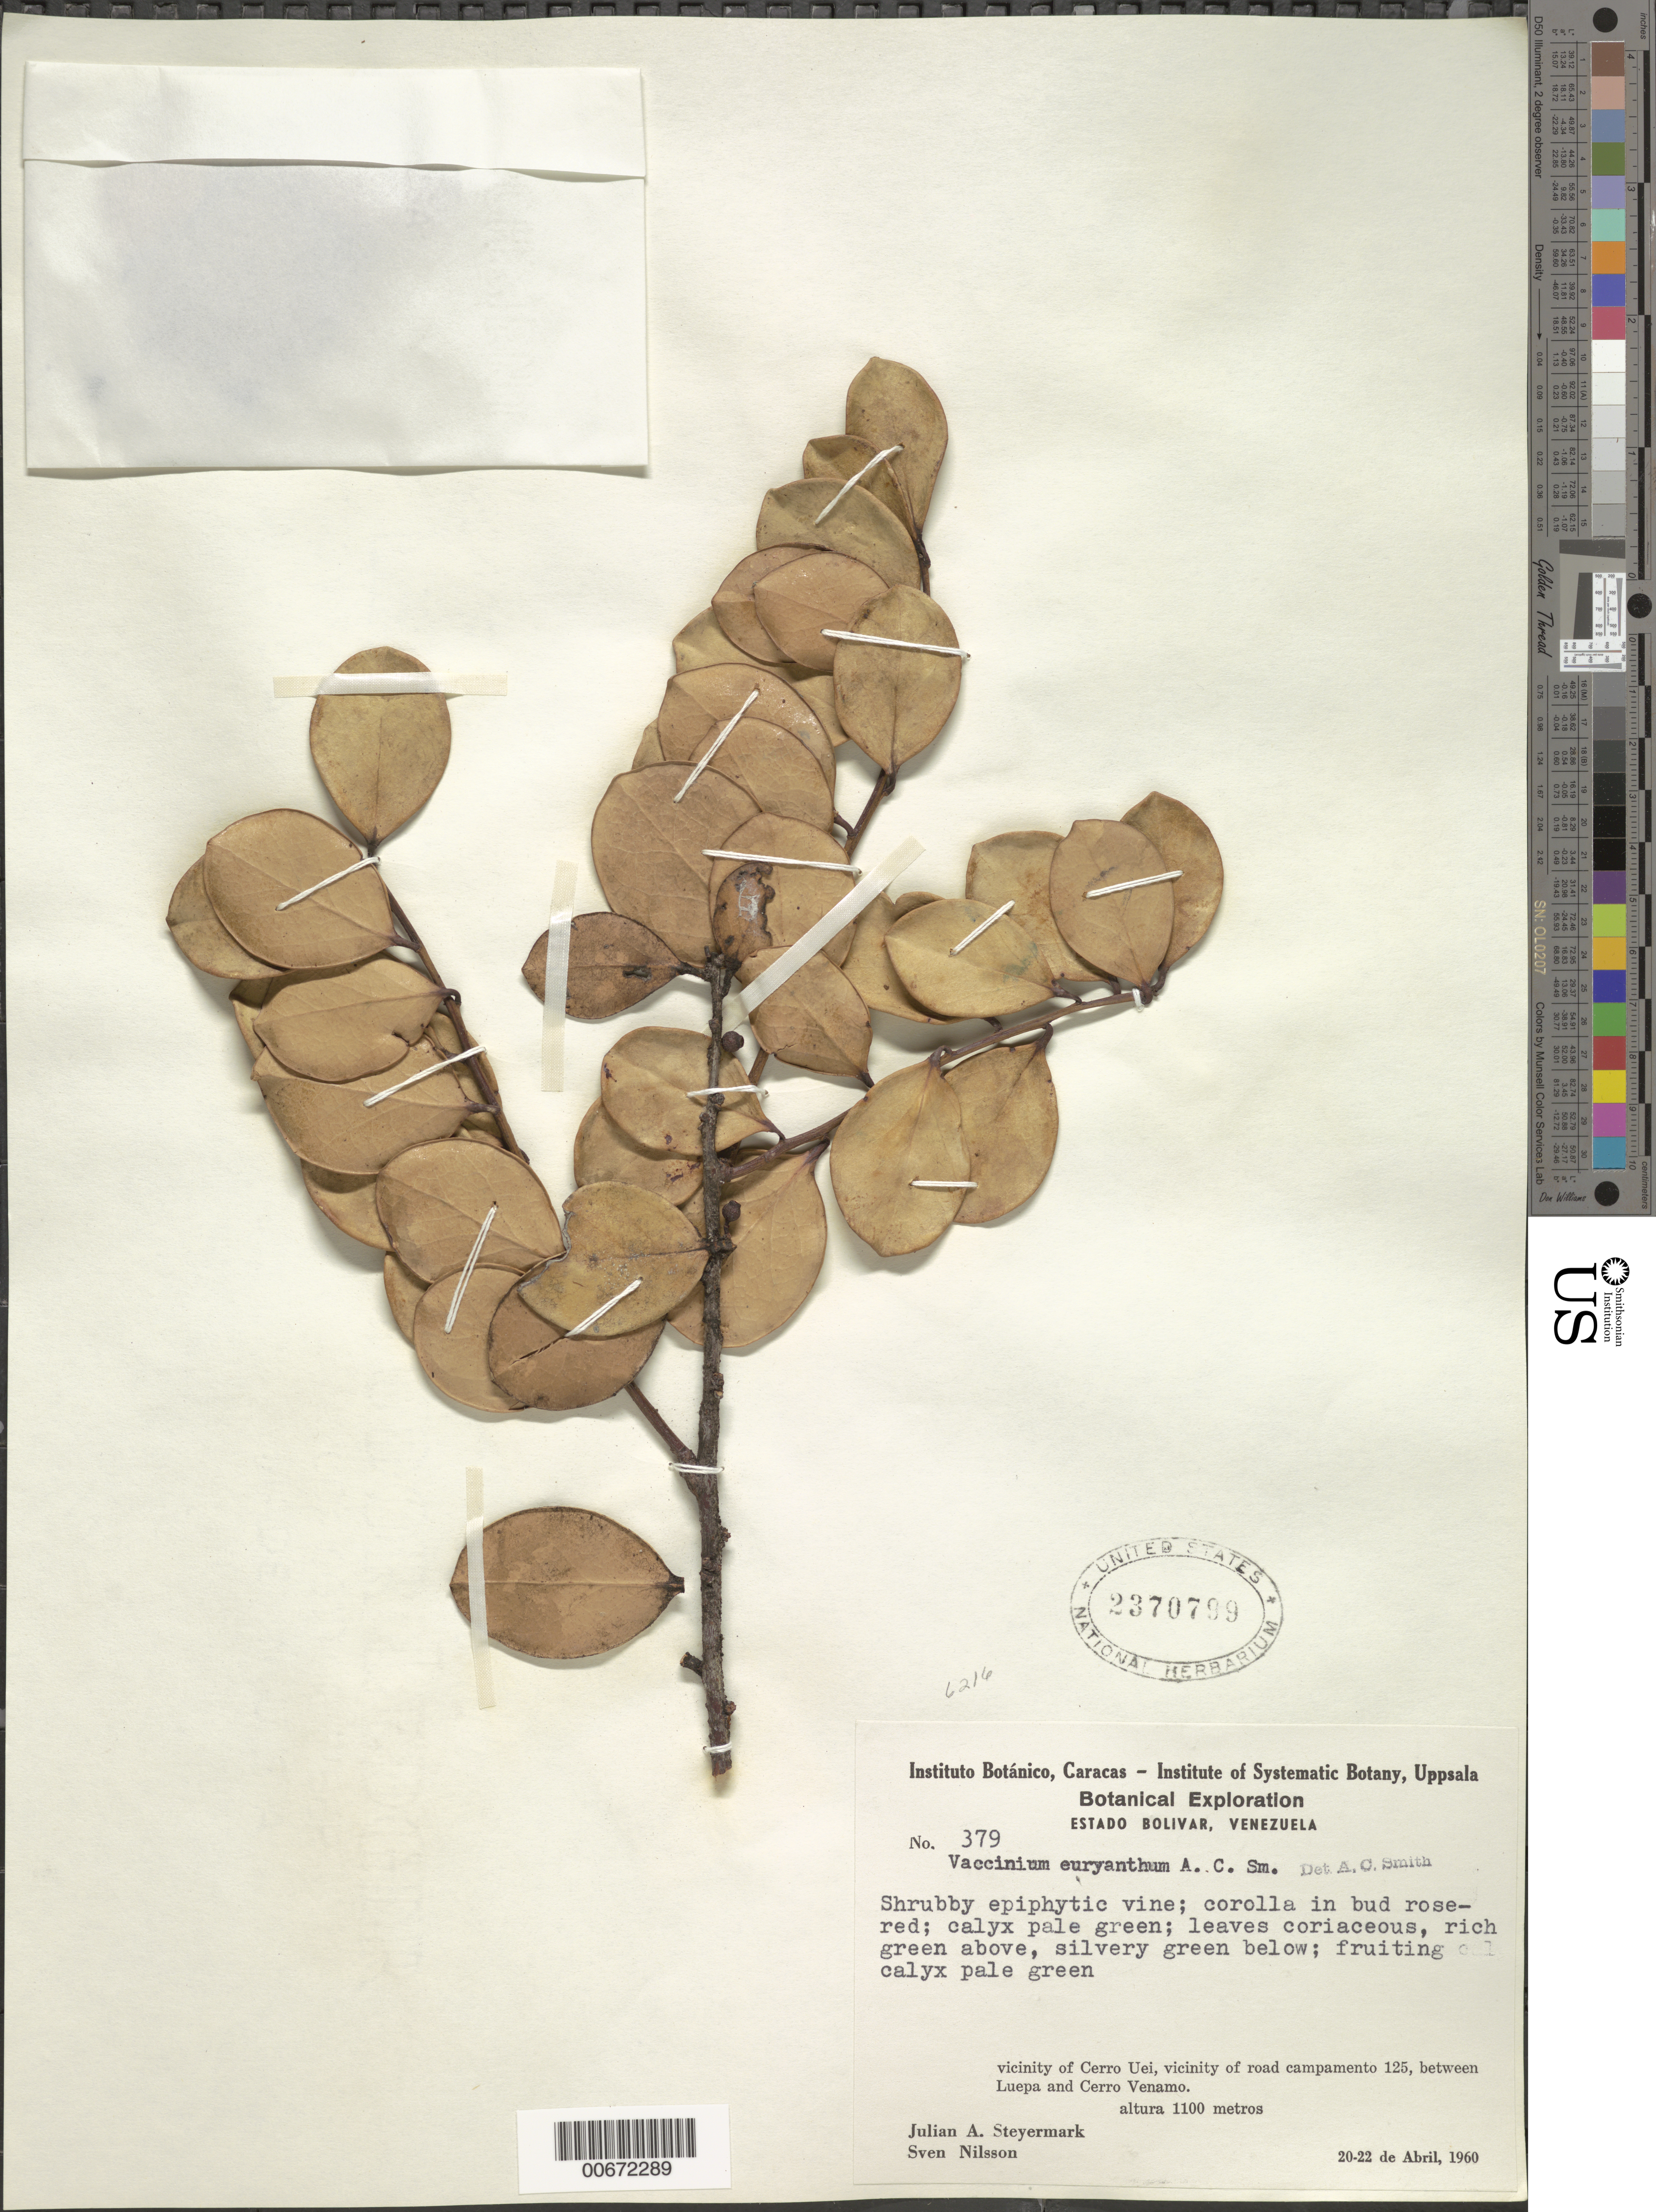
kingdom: Plantae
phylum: Tracheophyta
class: Magnoliopsida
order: Ericales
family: Ericaceae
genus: Vaccinium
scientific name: Vaccinium euryanthum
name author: A.C. Sm.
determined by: Smith, A. C.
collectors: J. Steyermark & S. Nilsson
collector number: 60 379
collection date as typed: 20-Apr-60 to 22-Apr-60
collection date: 1960-04-20/1960-04-22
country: Venezuela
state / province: Bolívar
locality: Cerro Uei, vic. road campamento 125, betw. Luepa & Cerro Venamo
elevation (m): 1100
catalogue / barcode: US 2370799